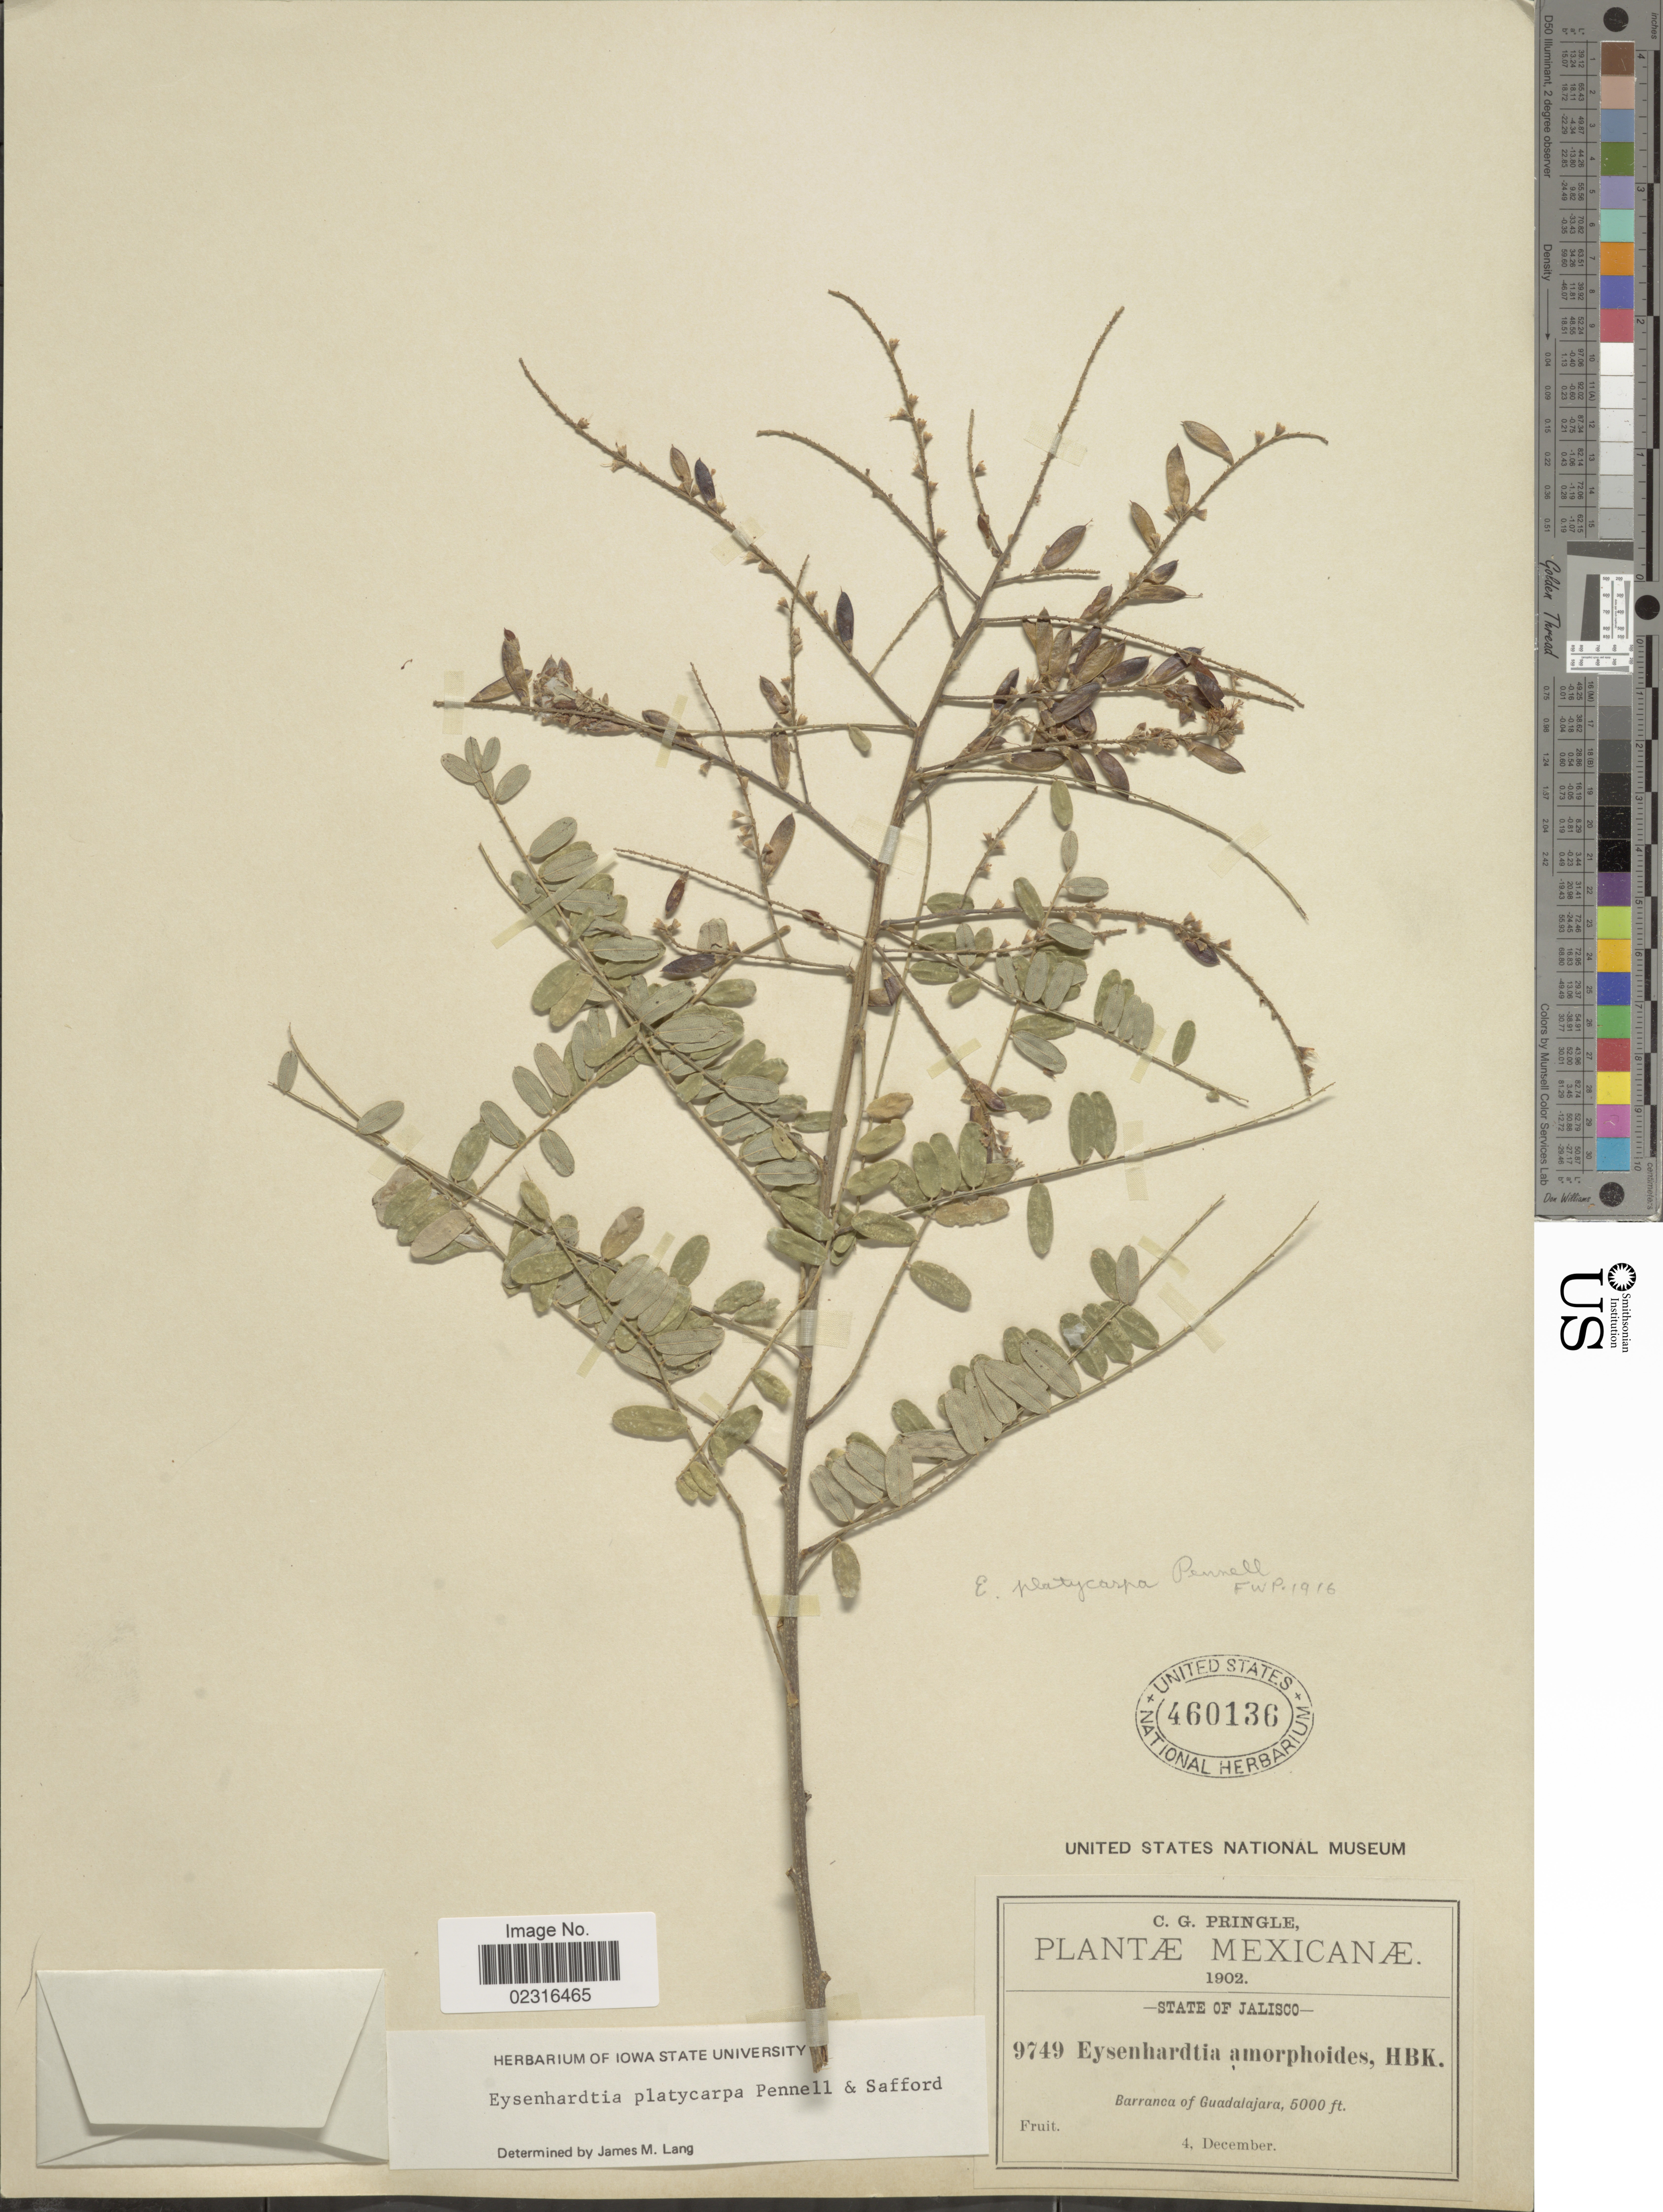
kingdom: Plantae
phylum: Tracheophyta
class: Magnoliopsida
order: Fabales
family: Fabaceae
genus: Eysenhardtia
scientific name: Eysenhardtia platycarpa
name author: Pennell & Saff.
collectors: C. G. Pringle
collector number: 9749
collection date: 1902-12-04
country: Mexico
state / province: Jalisco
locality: Barranca of Guadalajara.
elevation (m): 1524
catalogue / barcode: US 460136